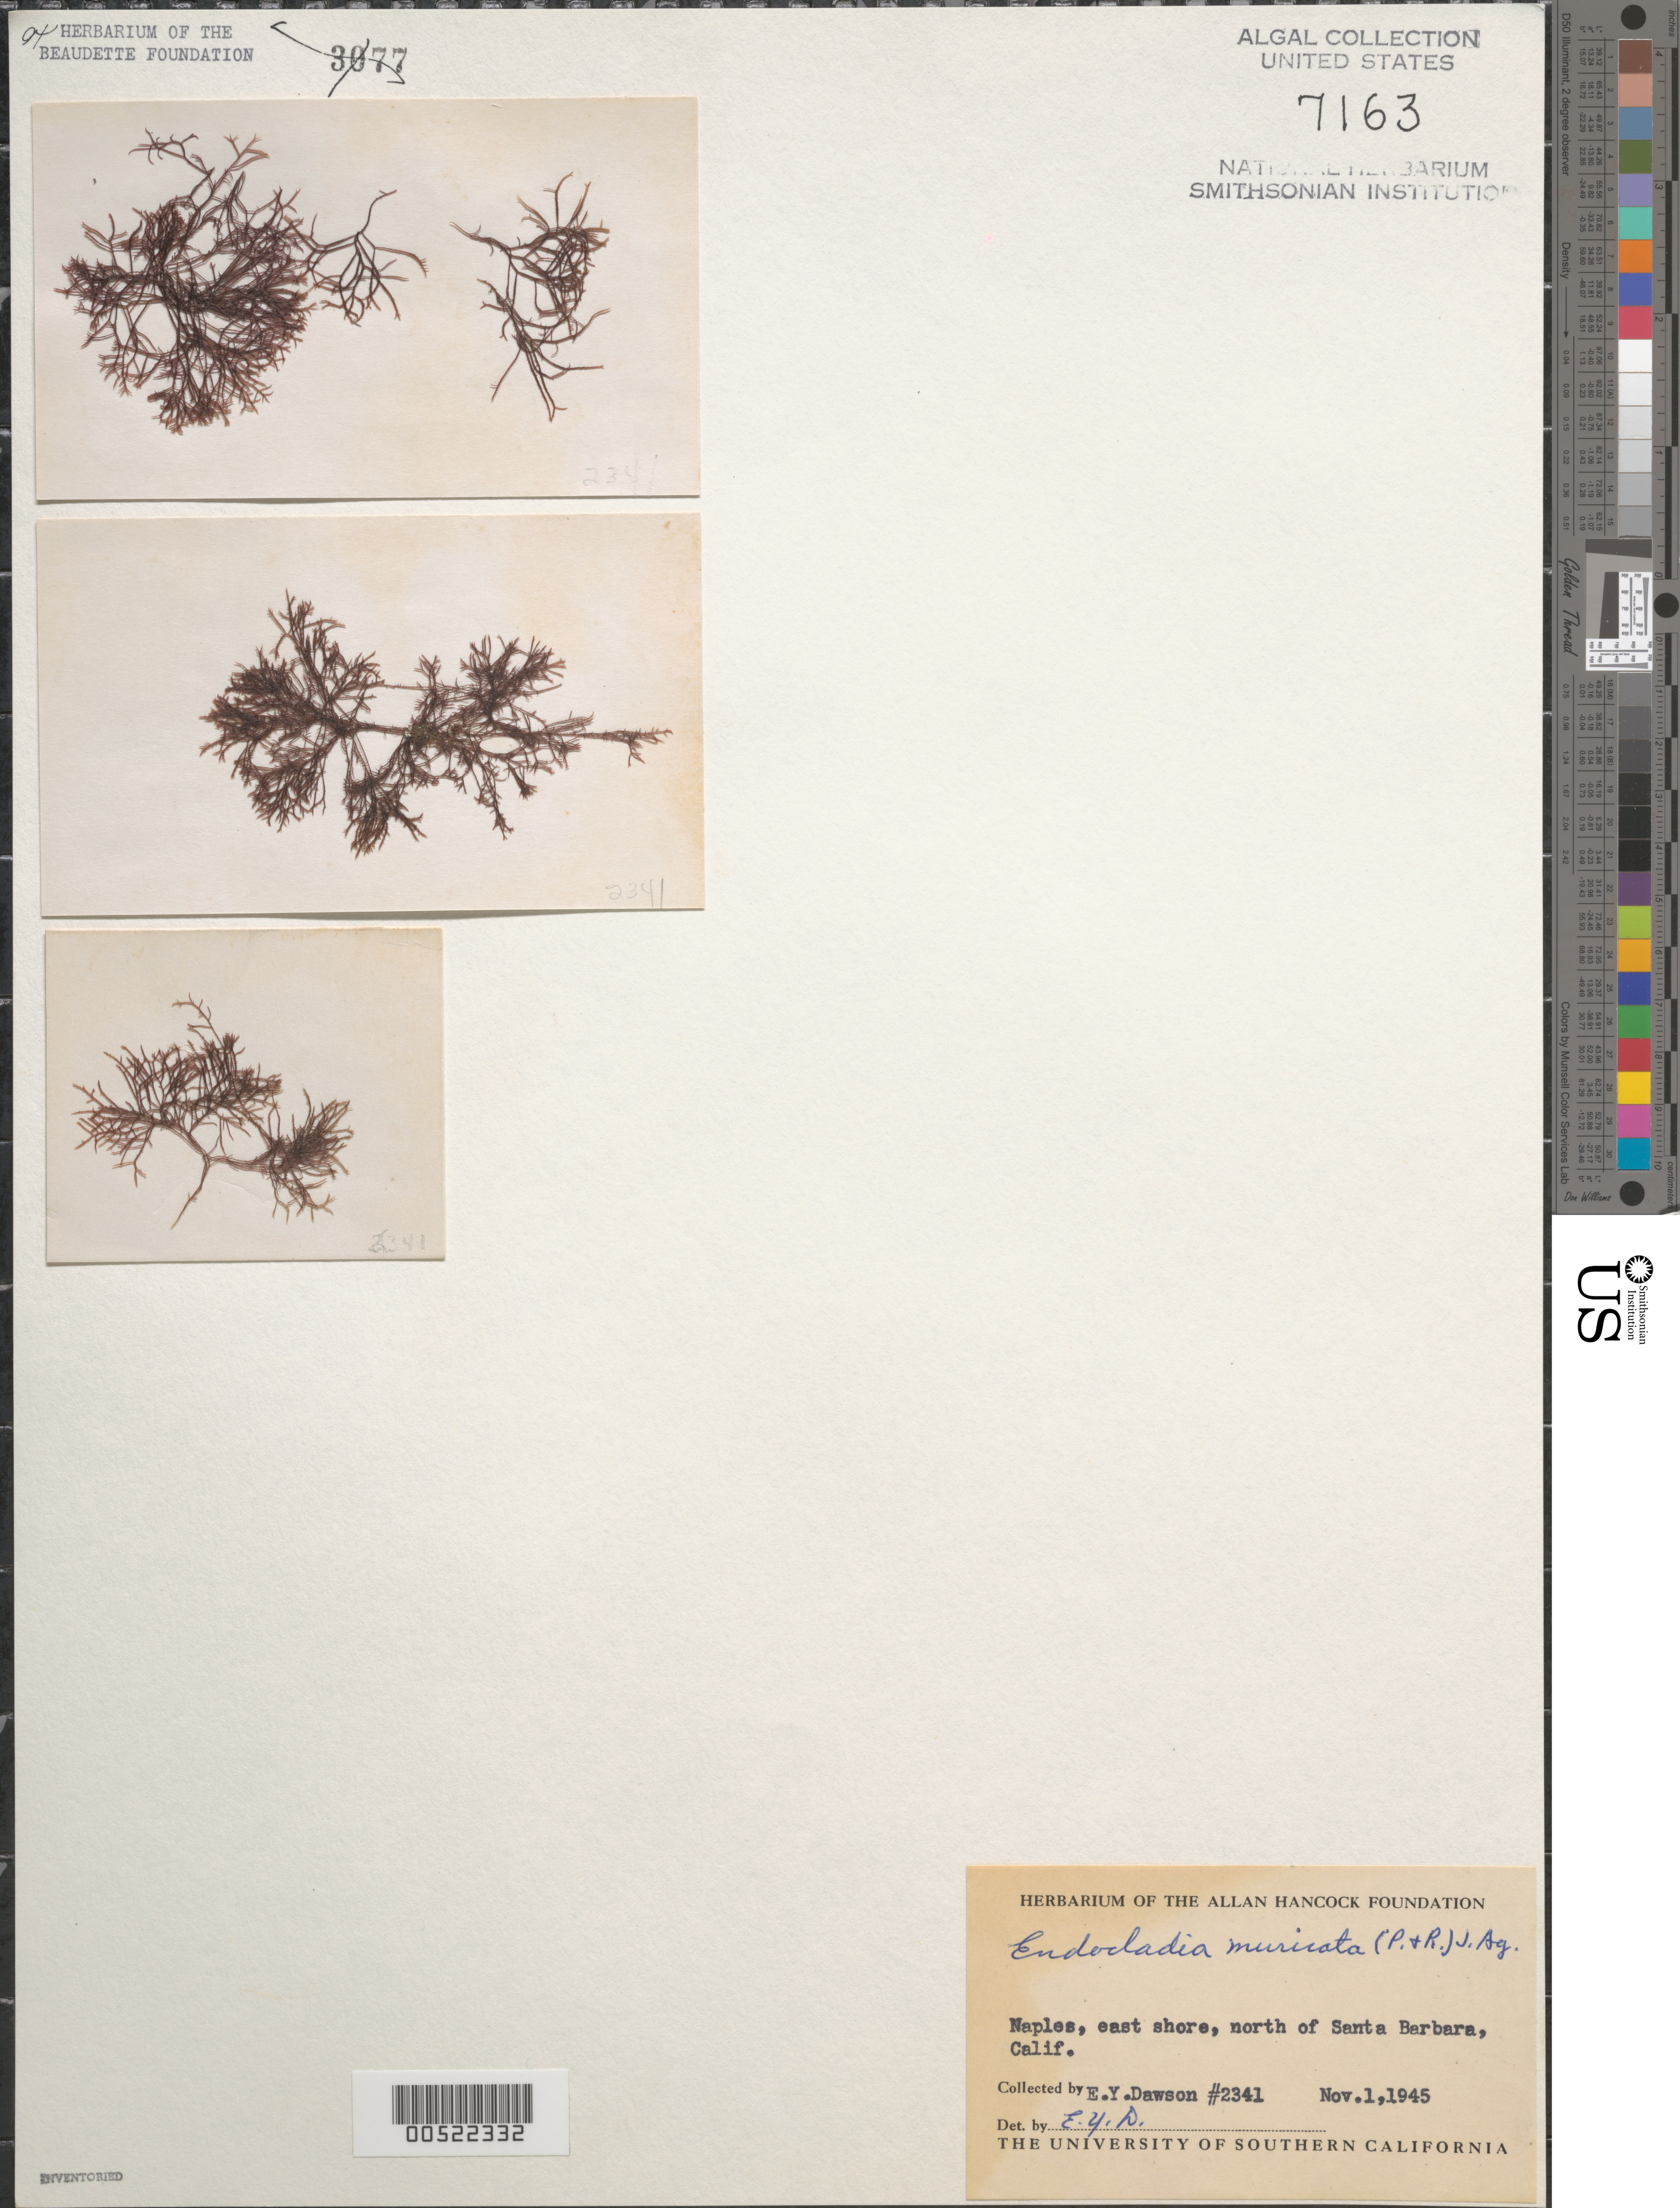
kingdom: Plantae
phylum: Rhodophyta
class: Florideophyceae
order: Gigartinales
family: Endocladiaceae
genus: Endocladia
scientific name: Endocladia muricata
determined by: Dawson, E. Y.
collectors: E. Y. Dawson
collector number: EYD 2341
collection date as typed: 01 Nov 1945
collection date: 1945-11-01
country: United States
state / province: California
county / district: Santa Barbara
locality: Naples, north of Santa Barbara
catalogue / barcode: US 7163